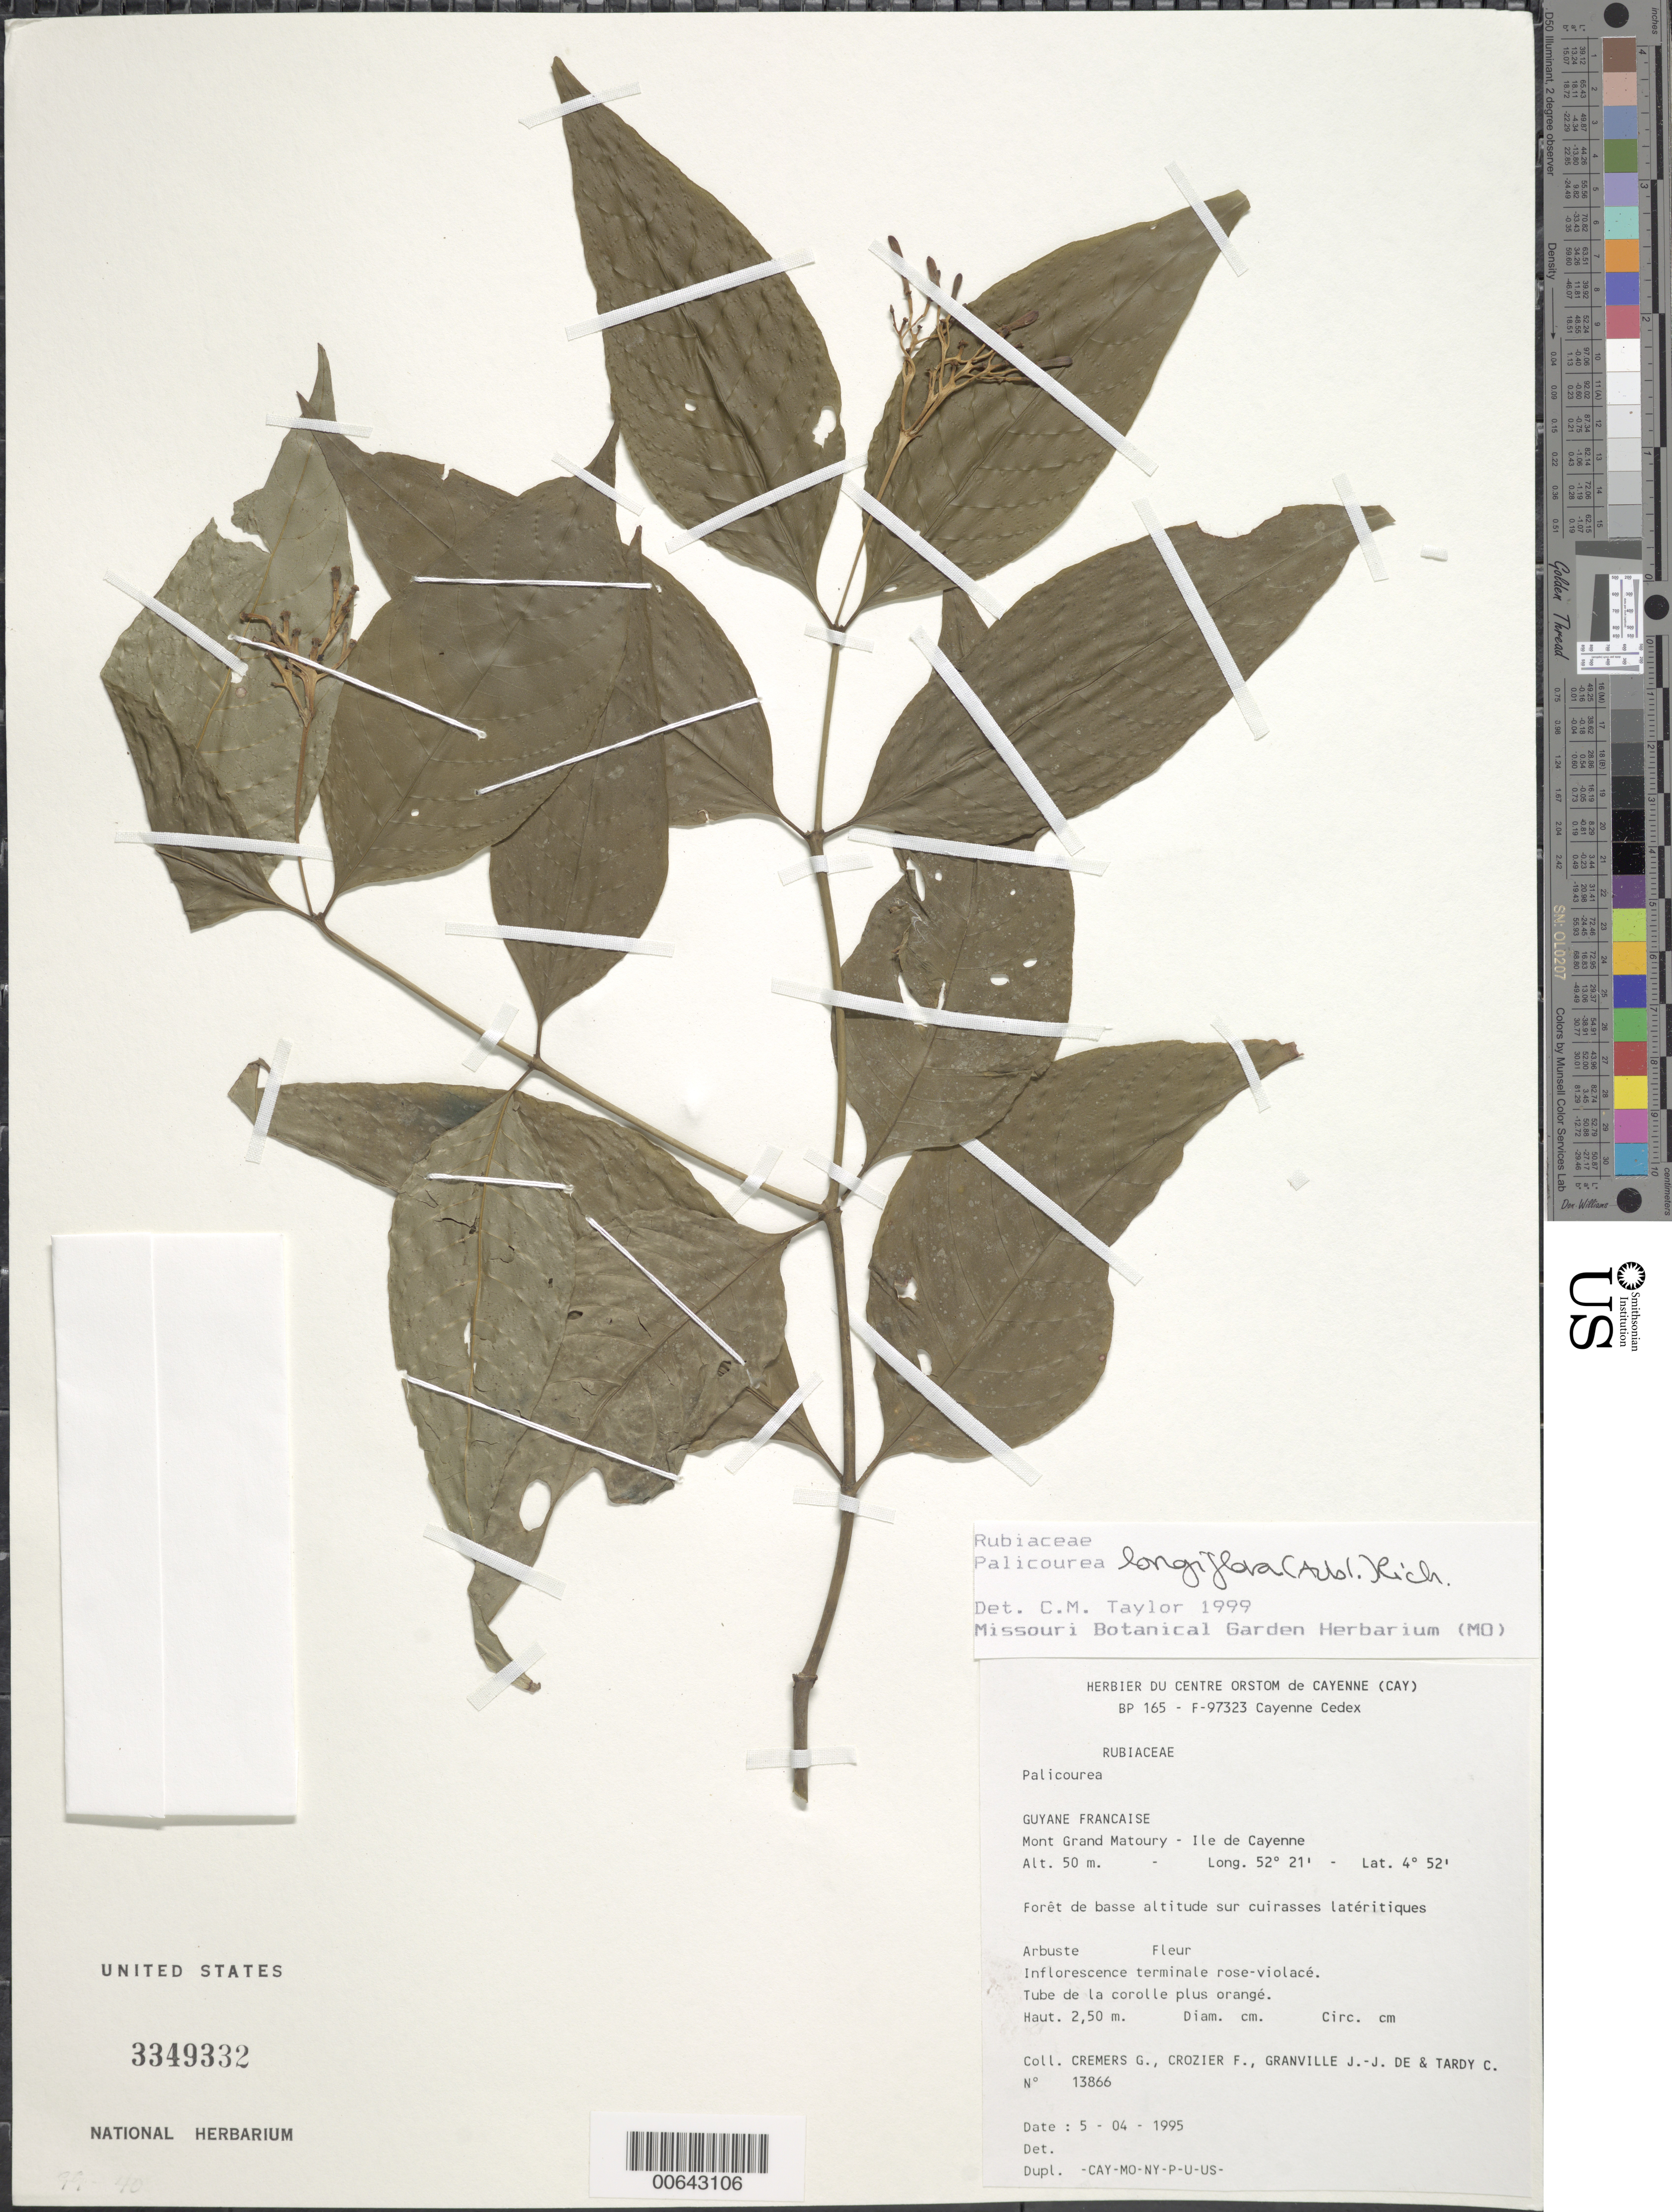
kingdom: Plantae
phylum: Tracheophyta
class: Magnoliopsida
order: Gentianales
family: Rubiaceae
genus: Palicourea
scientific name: Palicourea longiflora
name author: (Aubl.) A. Rich.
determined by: Taylor, Charlotte M.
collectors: G. Cremers, F. Crozier, J.-J. de Granville & C. Tardy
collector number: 13866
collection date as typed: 5-Apr-95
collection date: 1995-04-05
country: French Guiana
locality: Mont Grand Matoury, Ile de Cayenne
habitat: Forêt de basse altitude sur cuirasses lateritiques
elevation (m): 50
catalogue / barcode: US 3349332